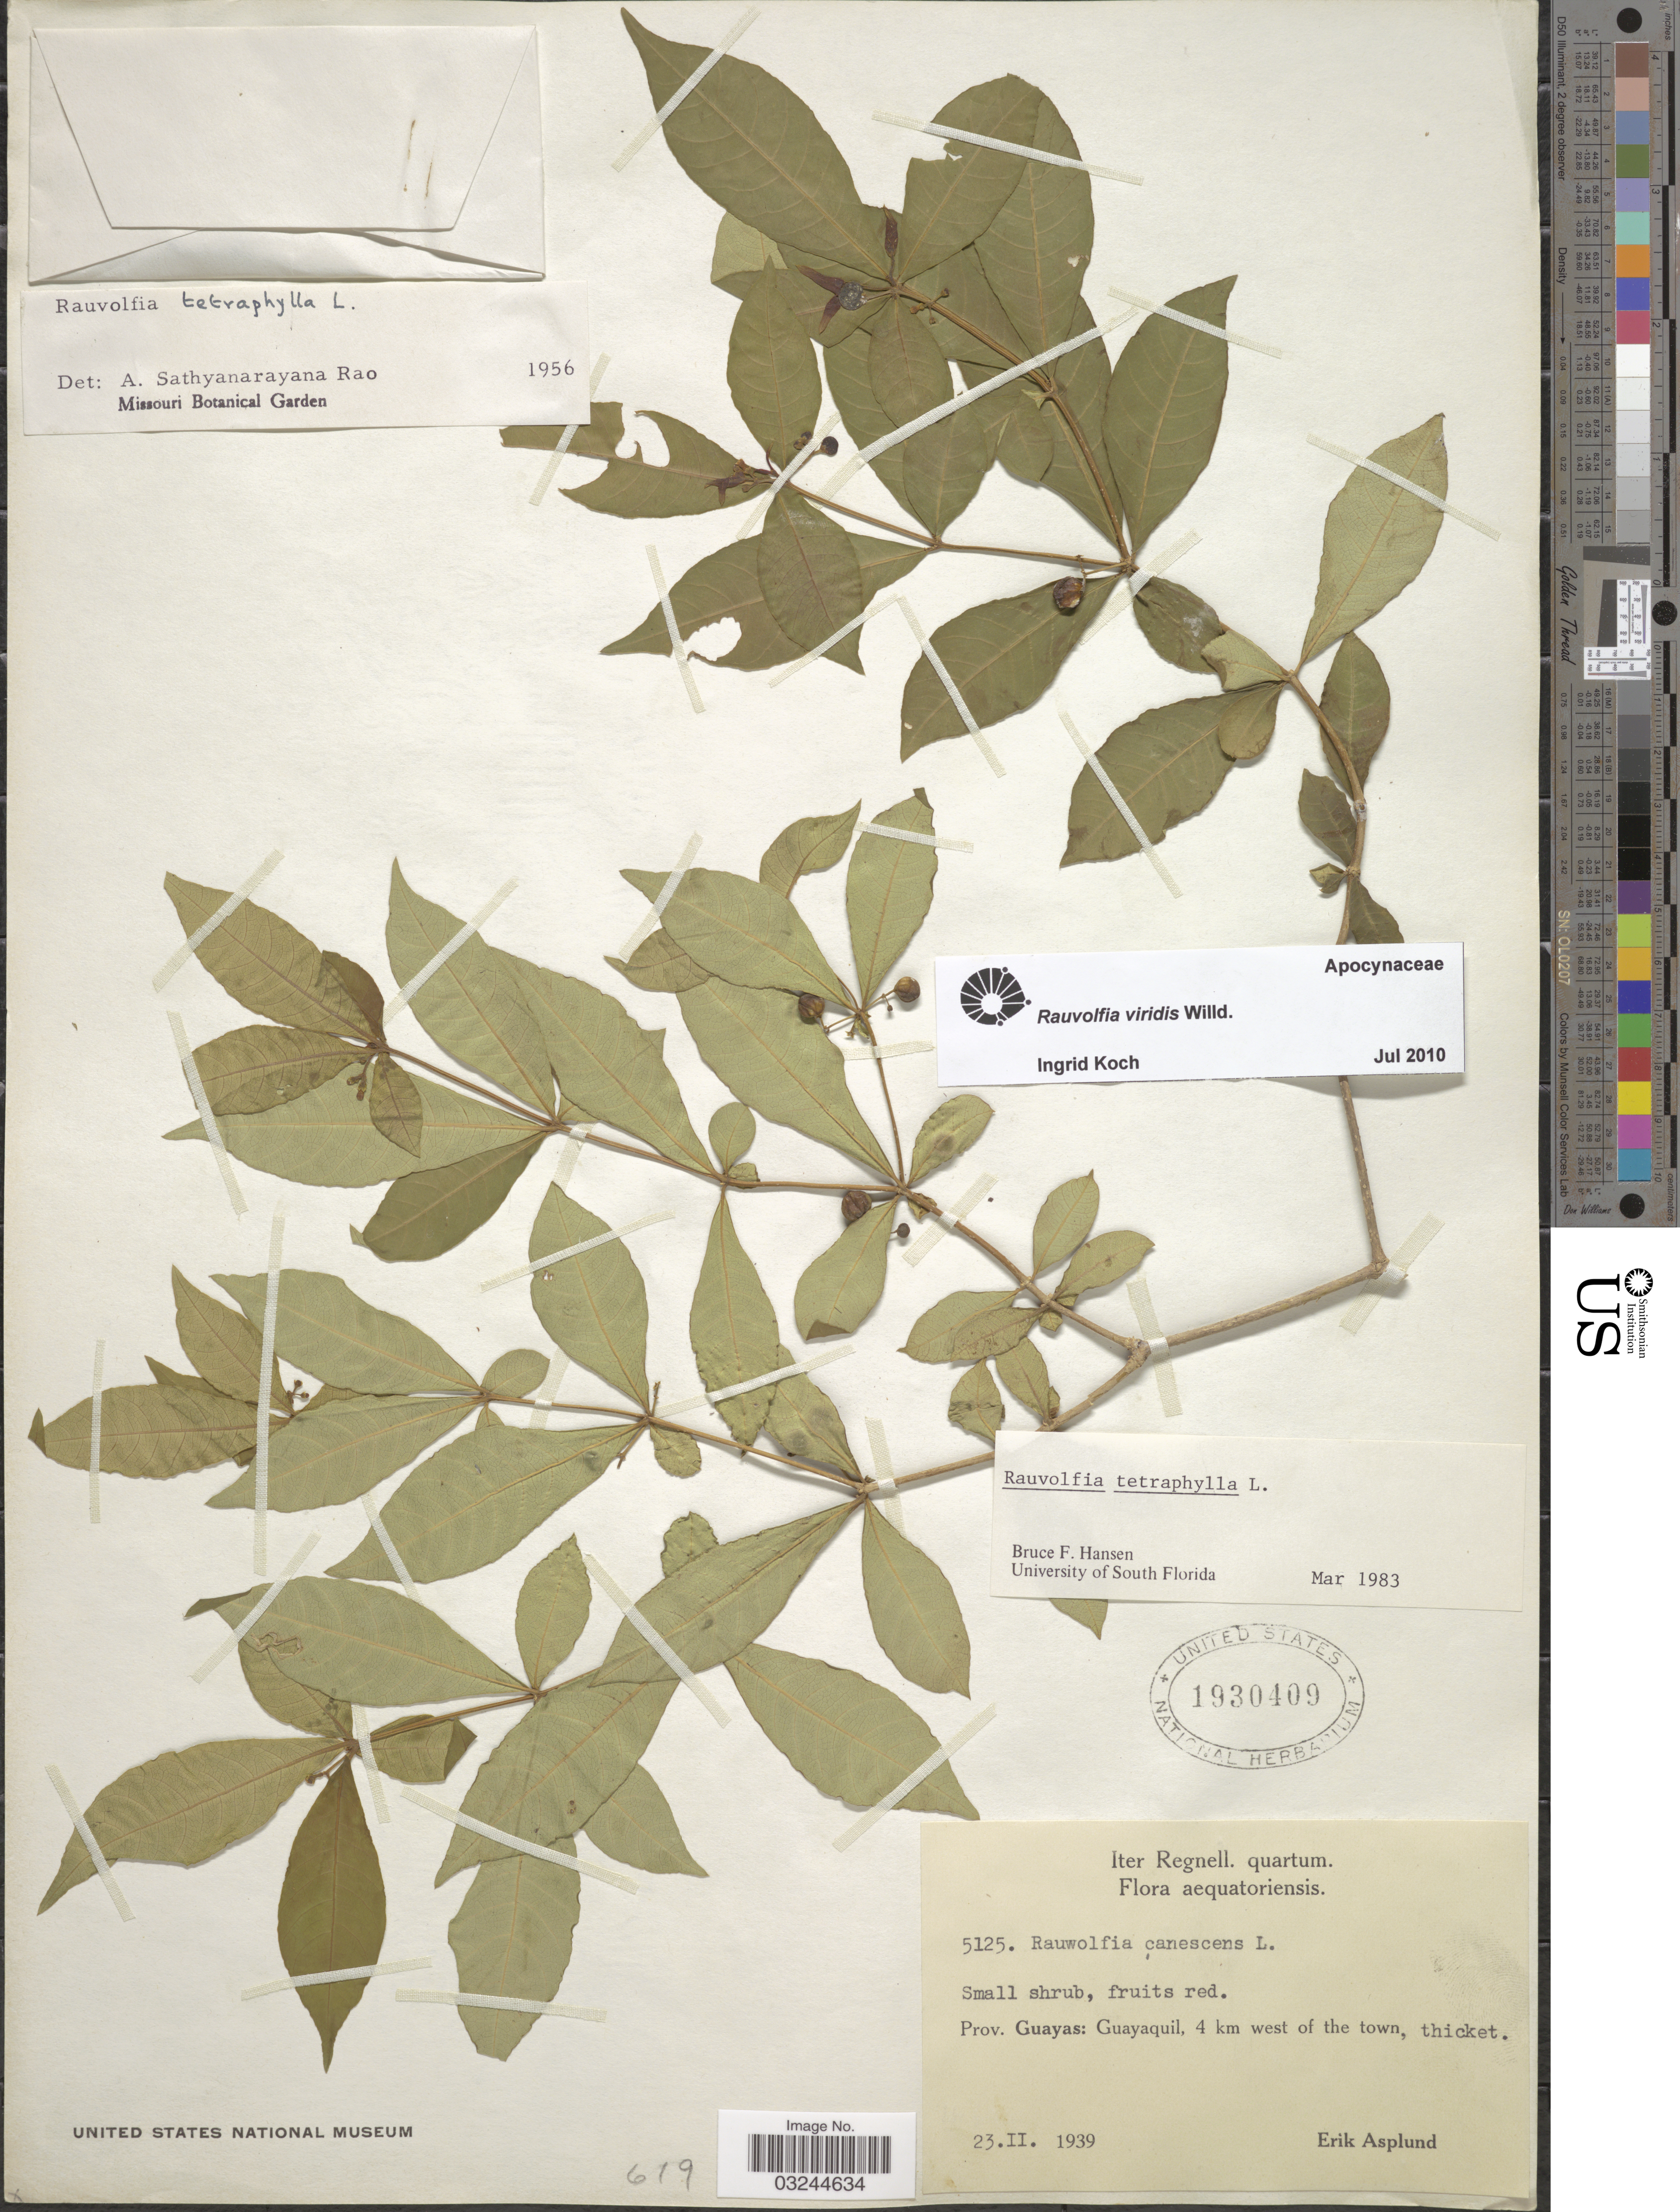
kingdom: Plantae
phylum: Tracheophyta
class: Magnoliopsida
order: Gentianales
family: Apocynaceae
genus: Rauvolfia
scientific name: Rauvolfia viridis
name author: Willd. ex Roem. & Schult.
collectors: E. Asplund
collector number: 5125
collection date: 1939-02-23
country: Ecuador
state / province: Guayas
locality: Aequatoriensis. Guayaquil, 4 km west of the town.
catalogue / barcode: US 1930409